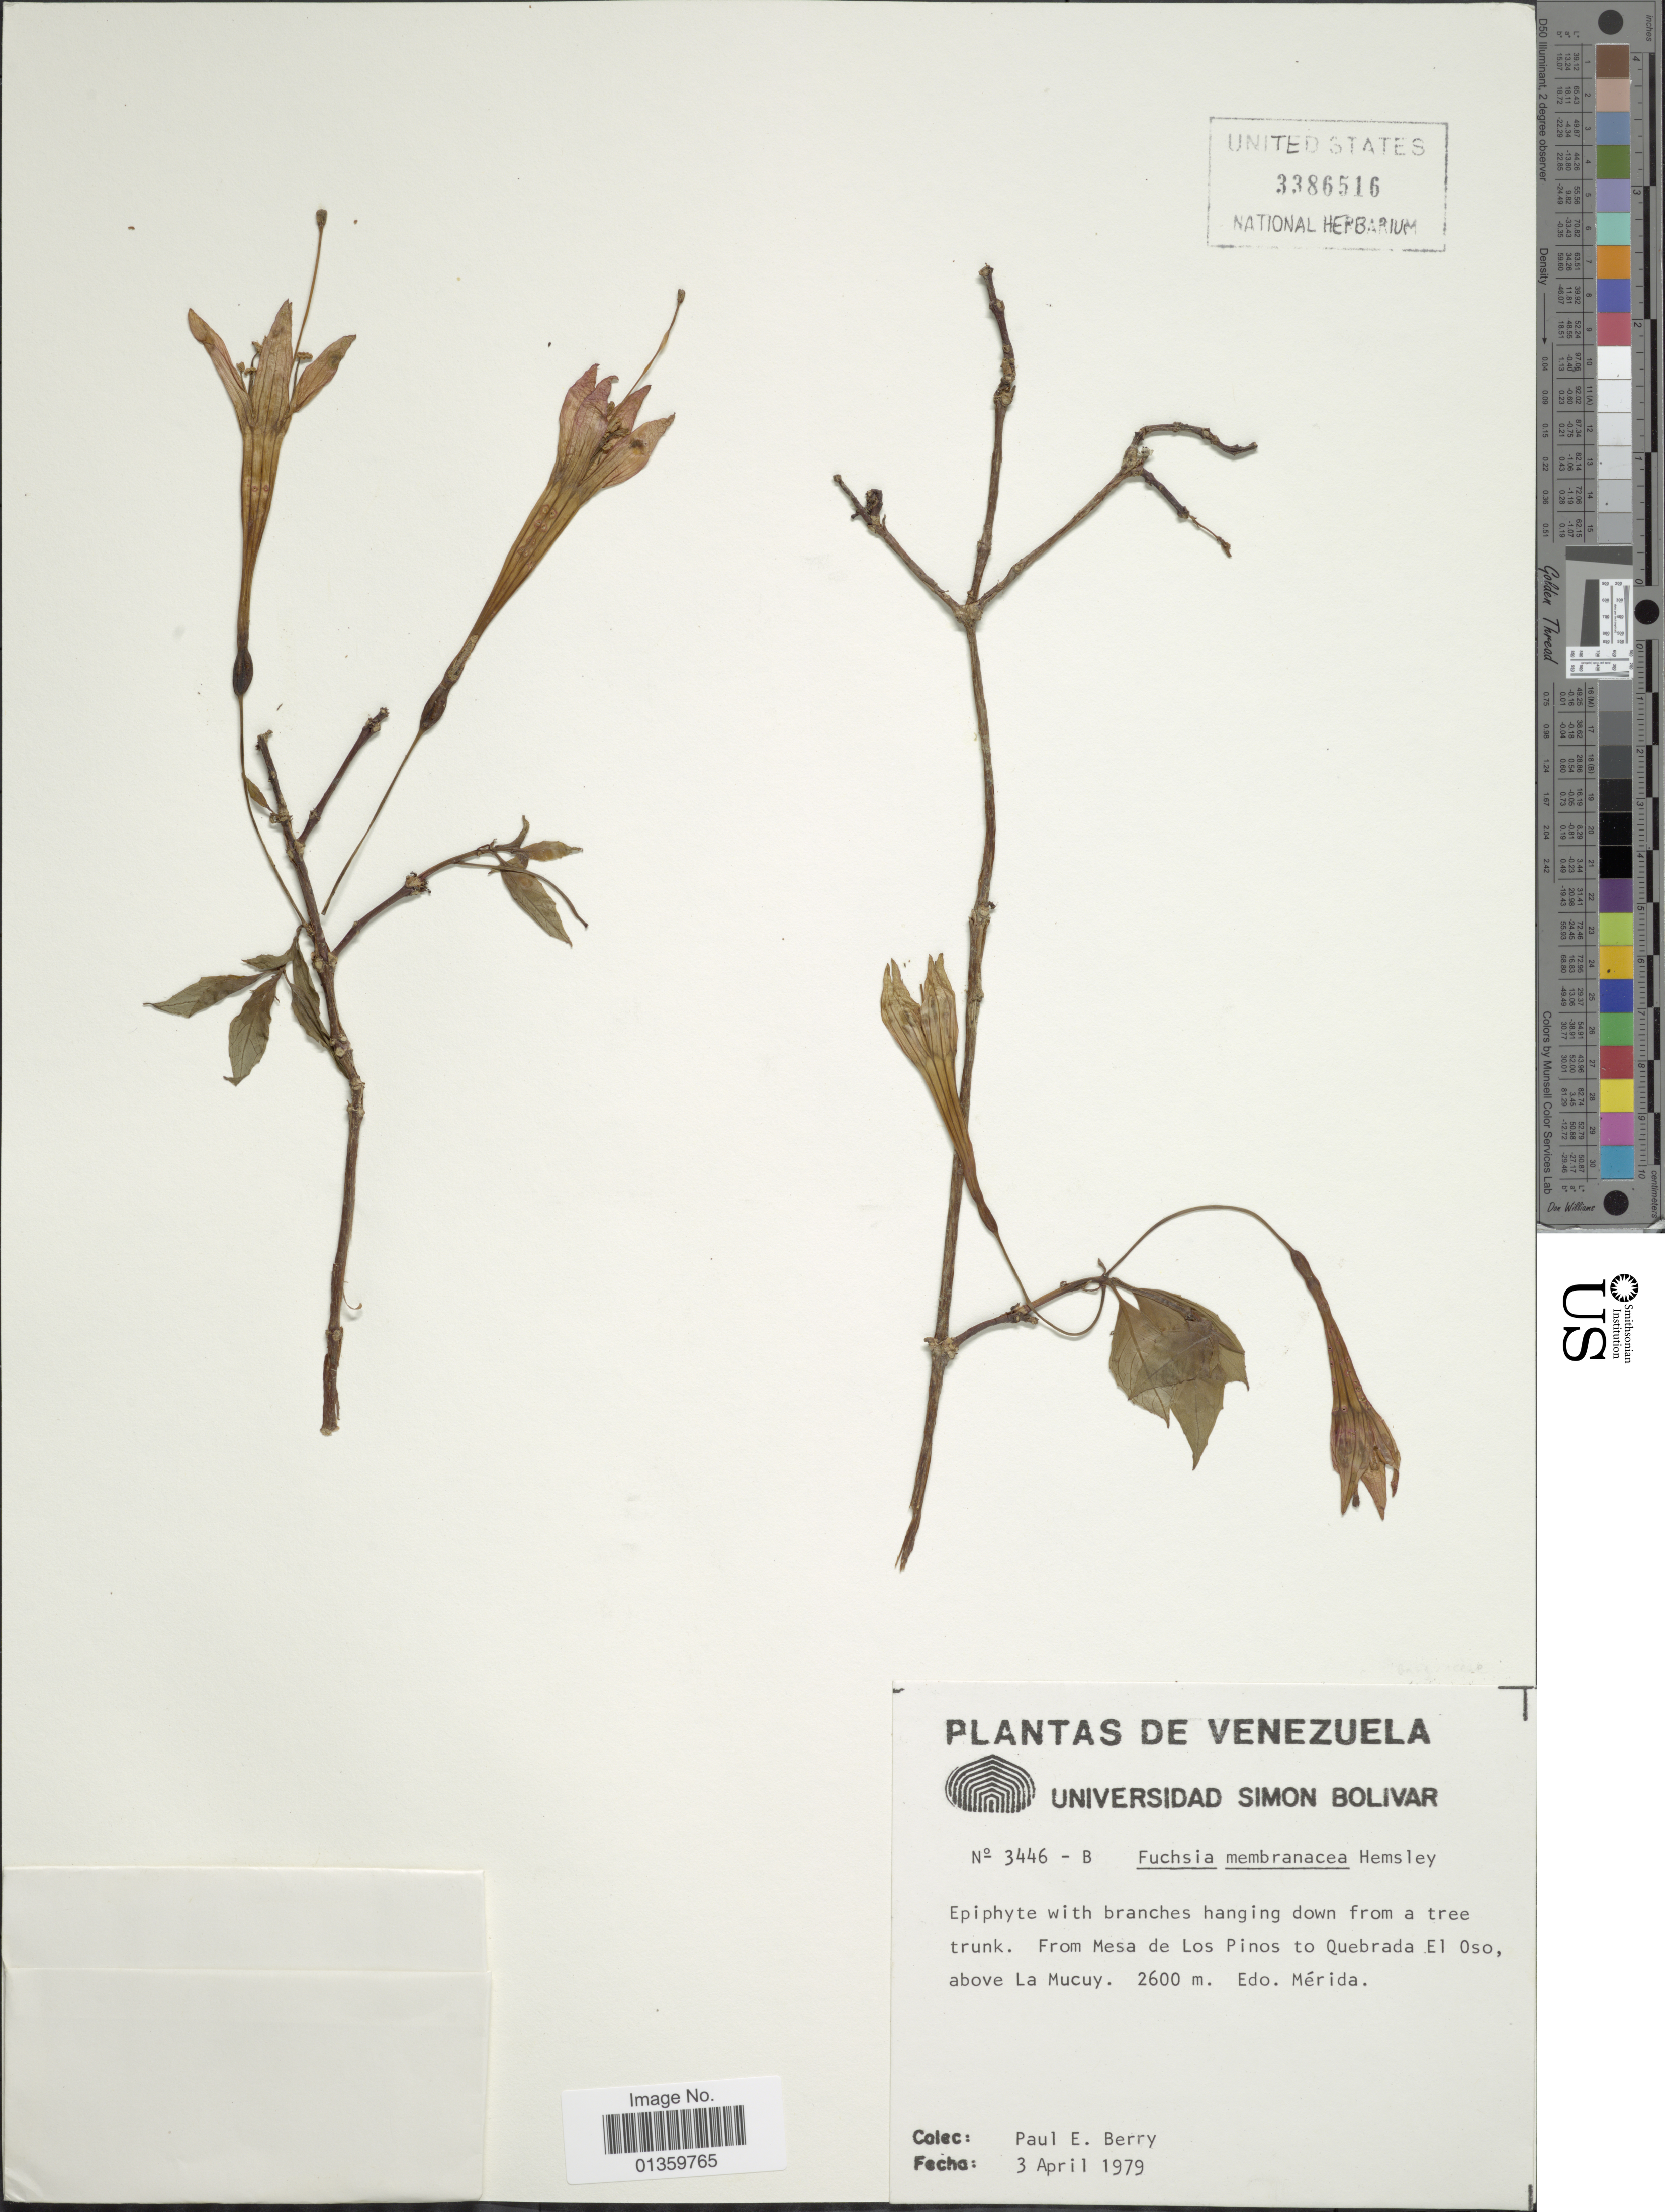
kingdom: Plantae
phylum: Tracheophyta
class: Magnoliopsida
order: Myrtales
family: Onagraceae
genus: Fuchsia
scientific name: Fuchsia membranacea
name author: Hemsl.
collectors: P. E. Berry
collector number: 3446-B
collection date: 1979-04-03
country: Venezuela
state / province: Mérida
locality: From Mesa de Los Pinos to Quebrada El Oso, above La Mucuy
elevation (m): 2600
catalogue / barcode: US 3386516